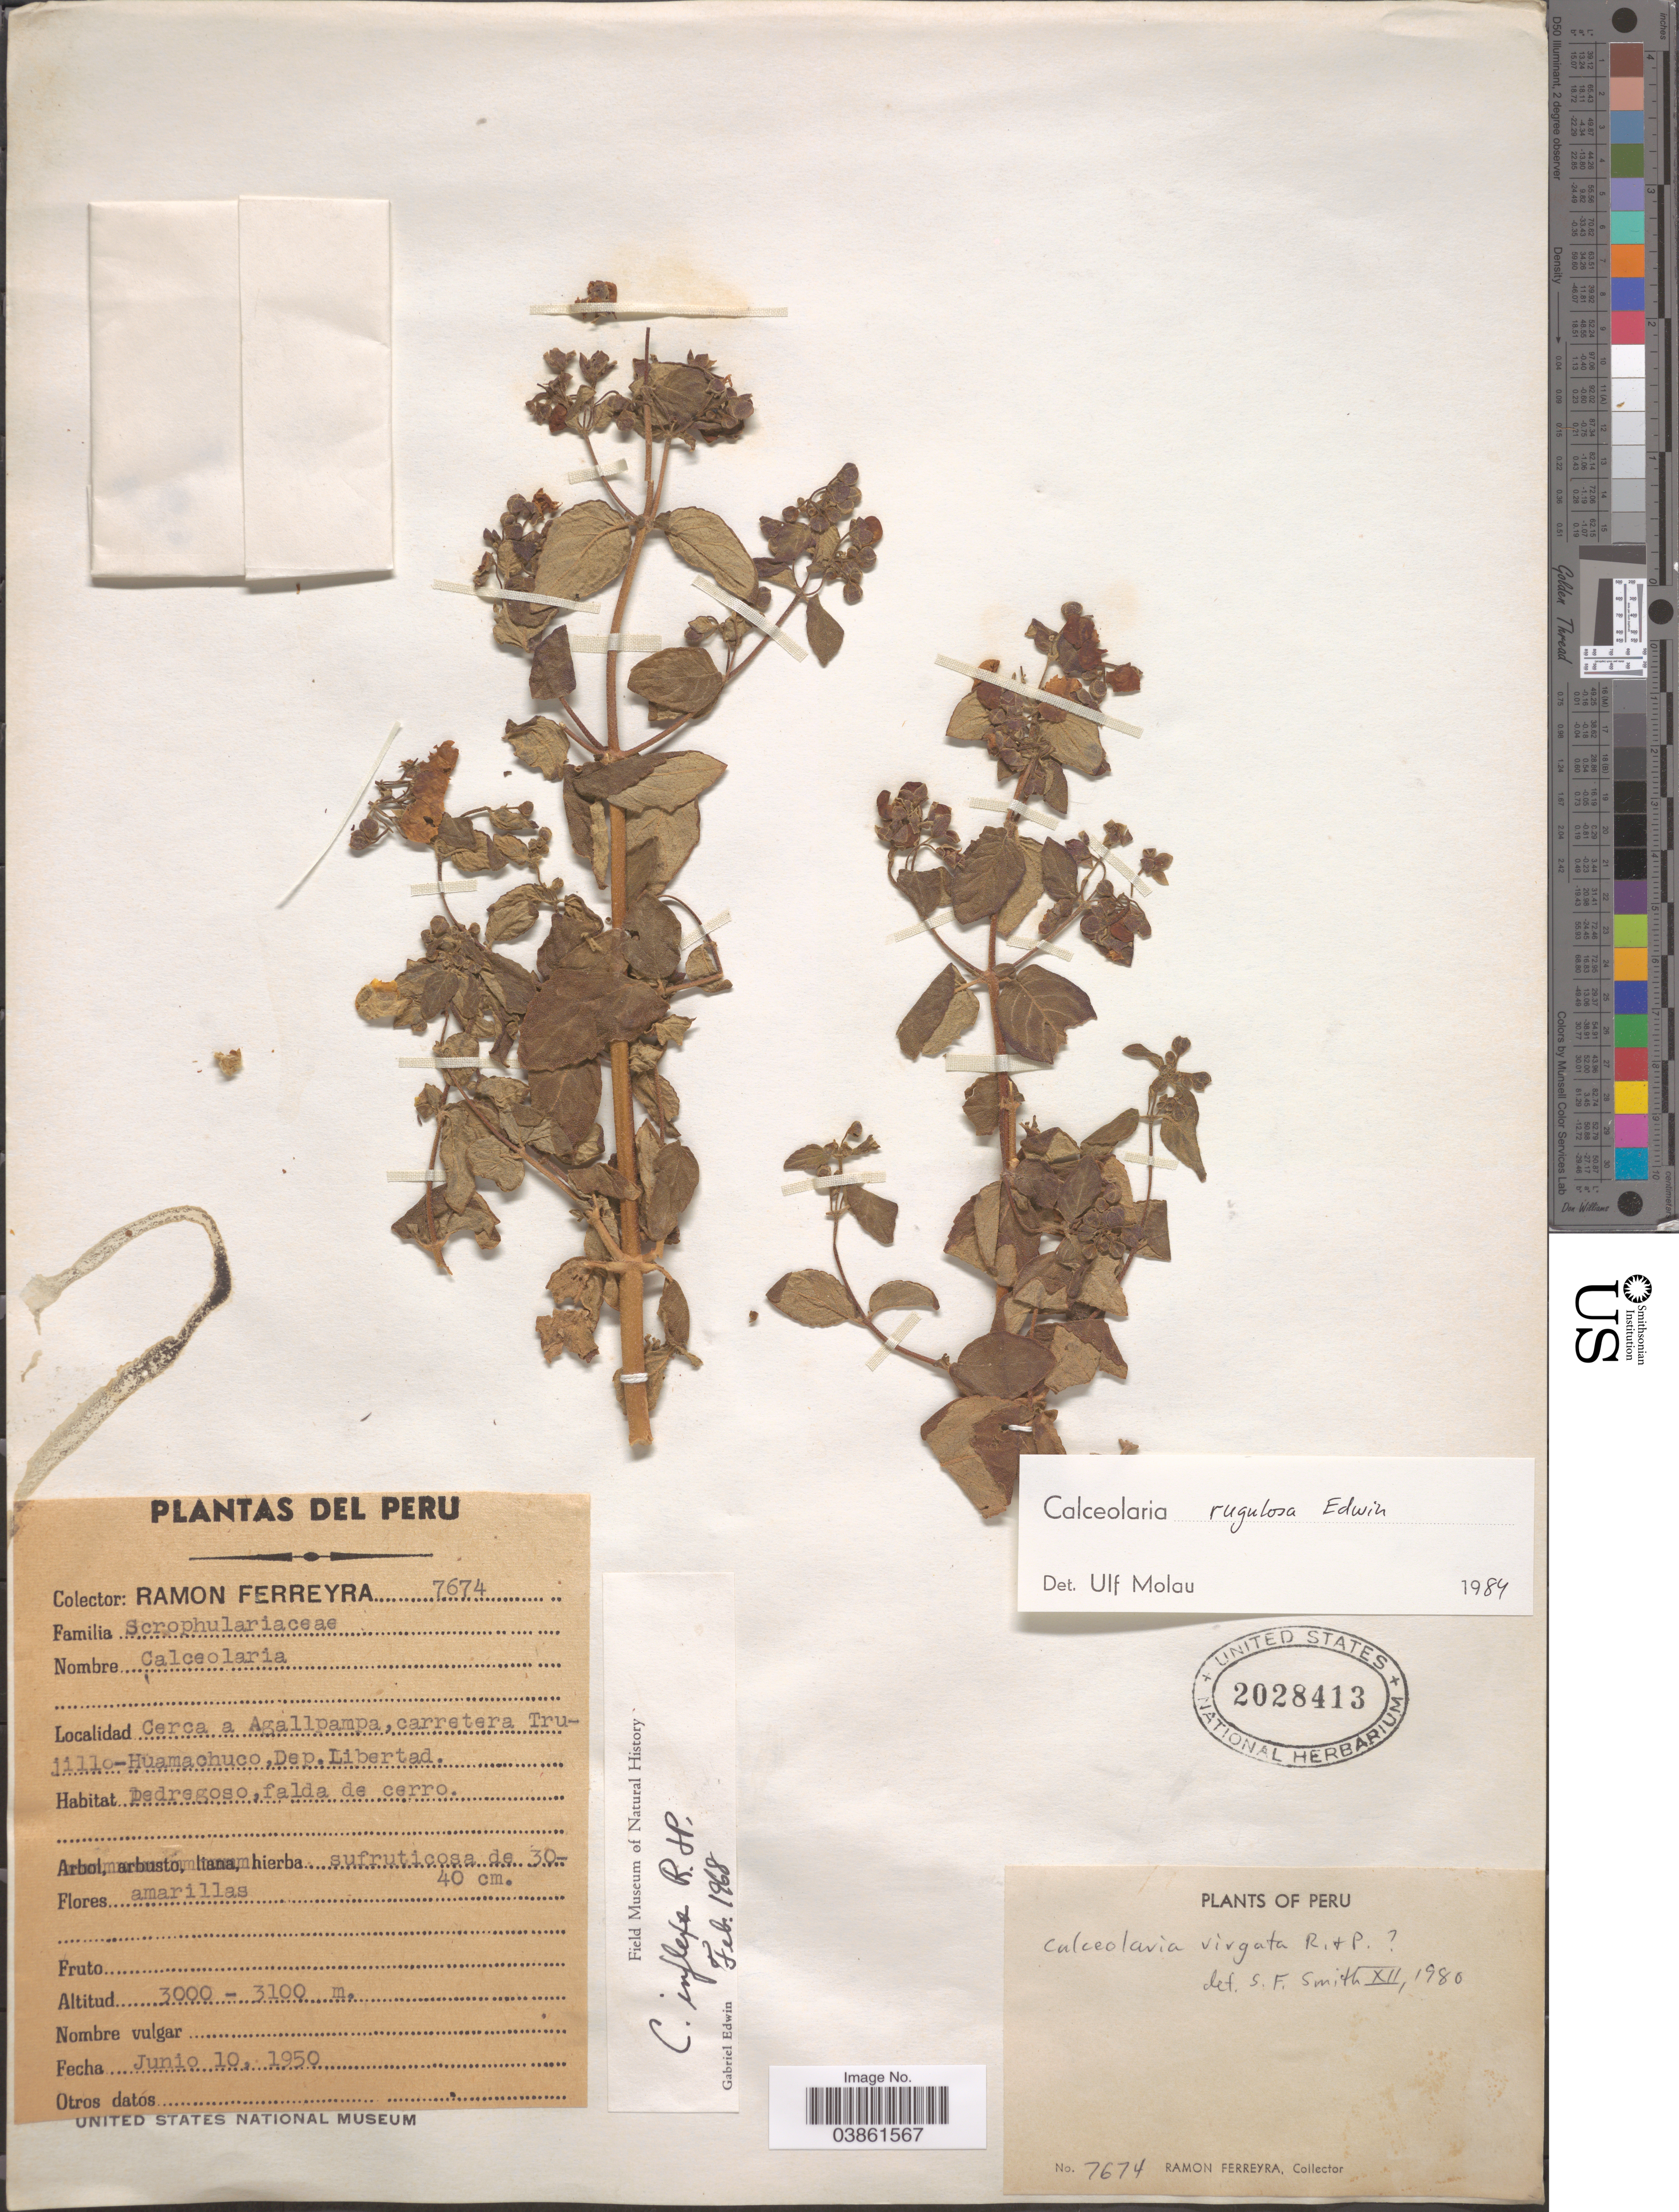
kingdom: Plantae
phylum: Tracheophyta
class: Magnoliopsida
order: Lamiales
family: Calceolariaceae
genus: Calceolaria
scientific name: Calceolaria rugulosa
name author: Edwin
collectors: R. A. Ferreyra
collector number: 7674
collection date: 1950-06-10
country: Peru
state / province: La Libertad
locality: Cerca a Agallpampa, carretera Trujillo-Huamachuco, Dep. Libertad.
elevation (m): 3000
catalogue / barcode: US 2028413